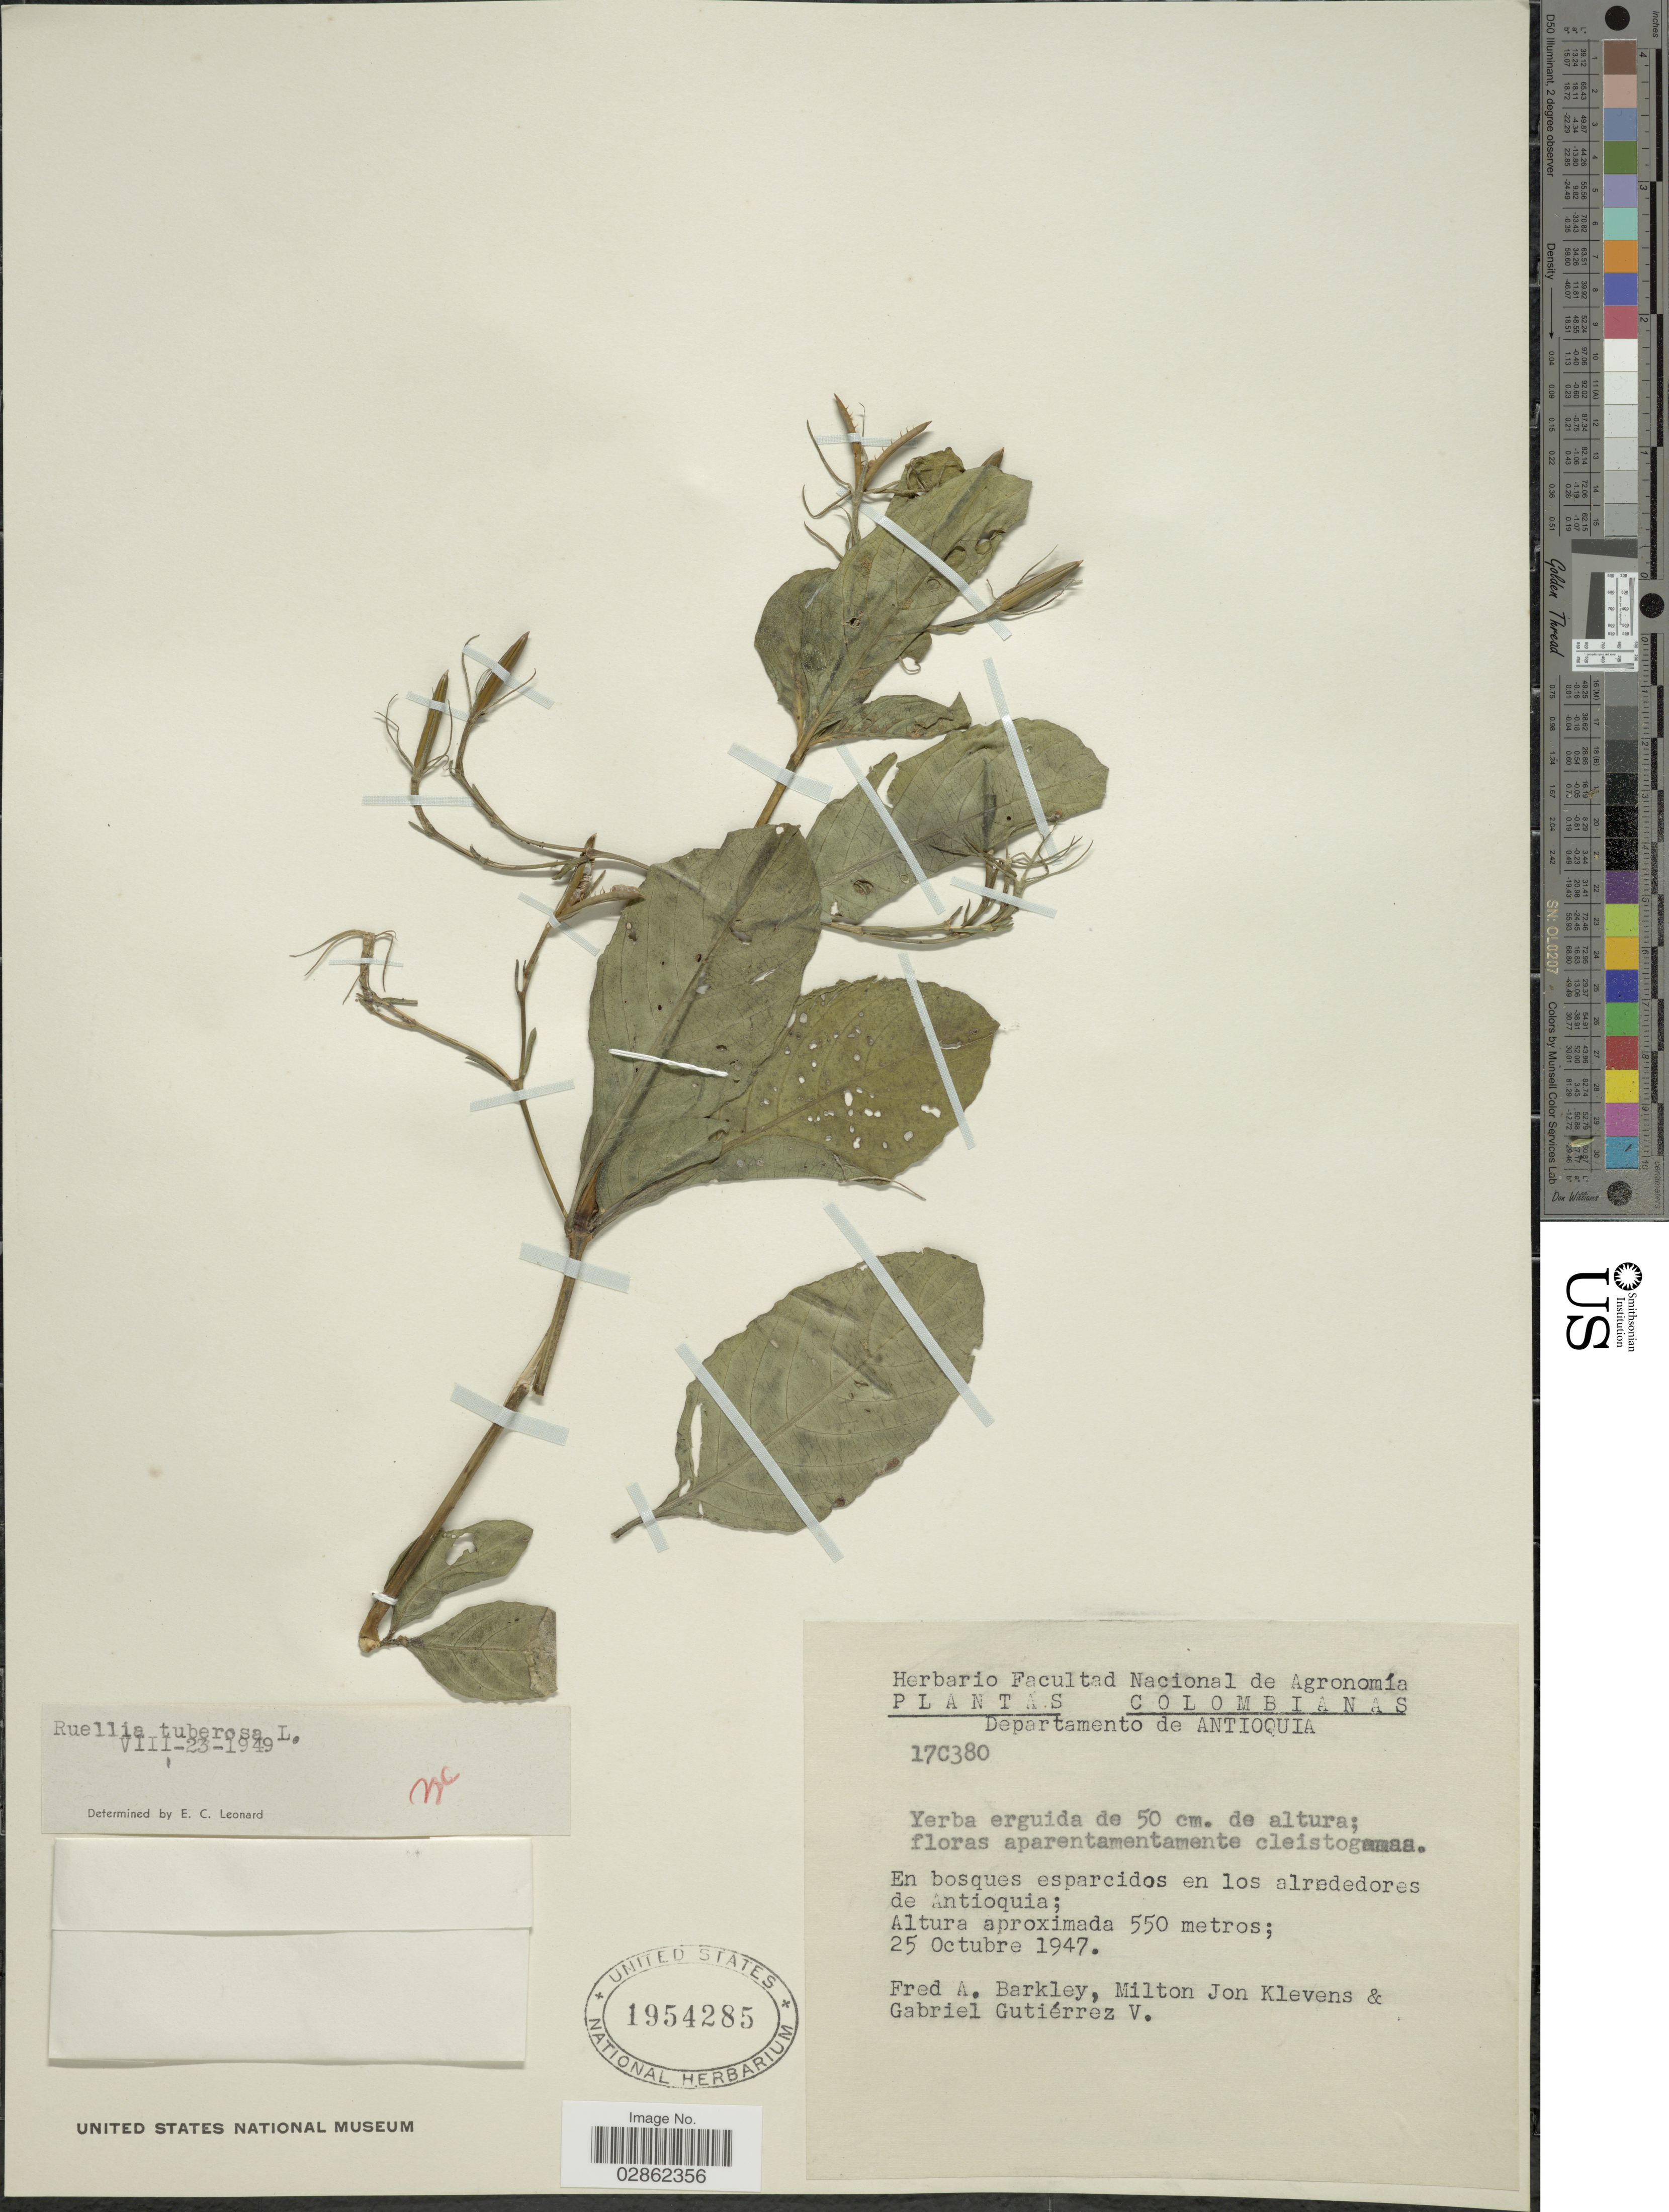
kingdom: Plantae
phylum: Tracheophyta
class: Magnoliopsida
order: Lamiales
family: Acanthaceae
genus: Ruellia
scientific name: Ruellia tuberosa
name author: L.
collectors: F. A. Barkley, M. Klevens & G. Gutiérrez V.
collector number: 17C380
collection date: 1947-10-25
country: Colombia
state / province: Antioquia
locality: Departamento de Antioquia. En bosques esparcidos en los alrededores de Antioquia.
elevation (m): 550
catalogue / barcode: US 1954285